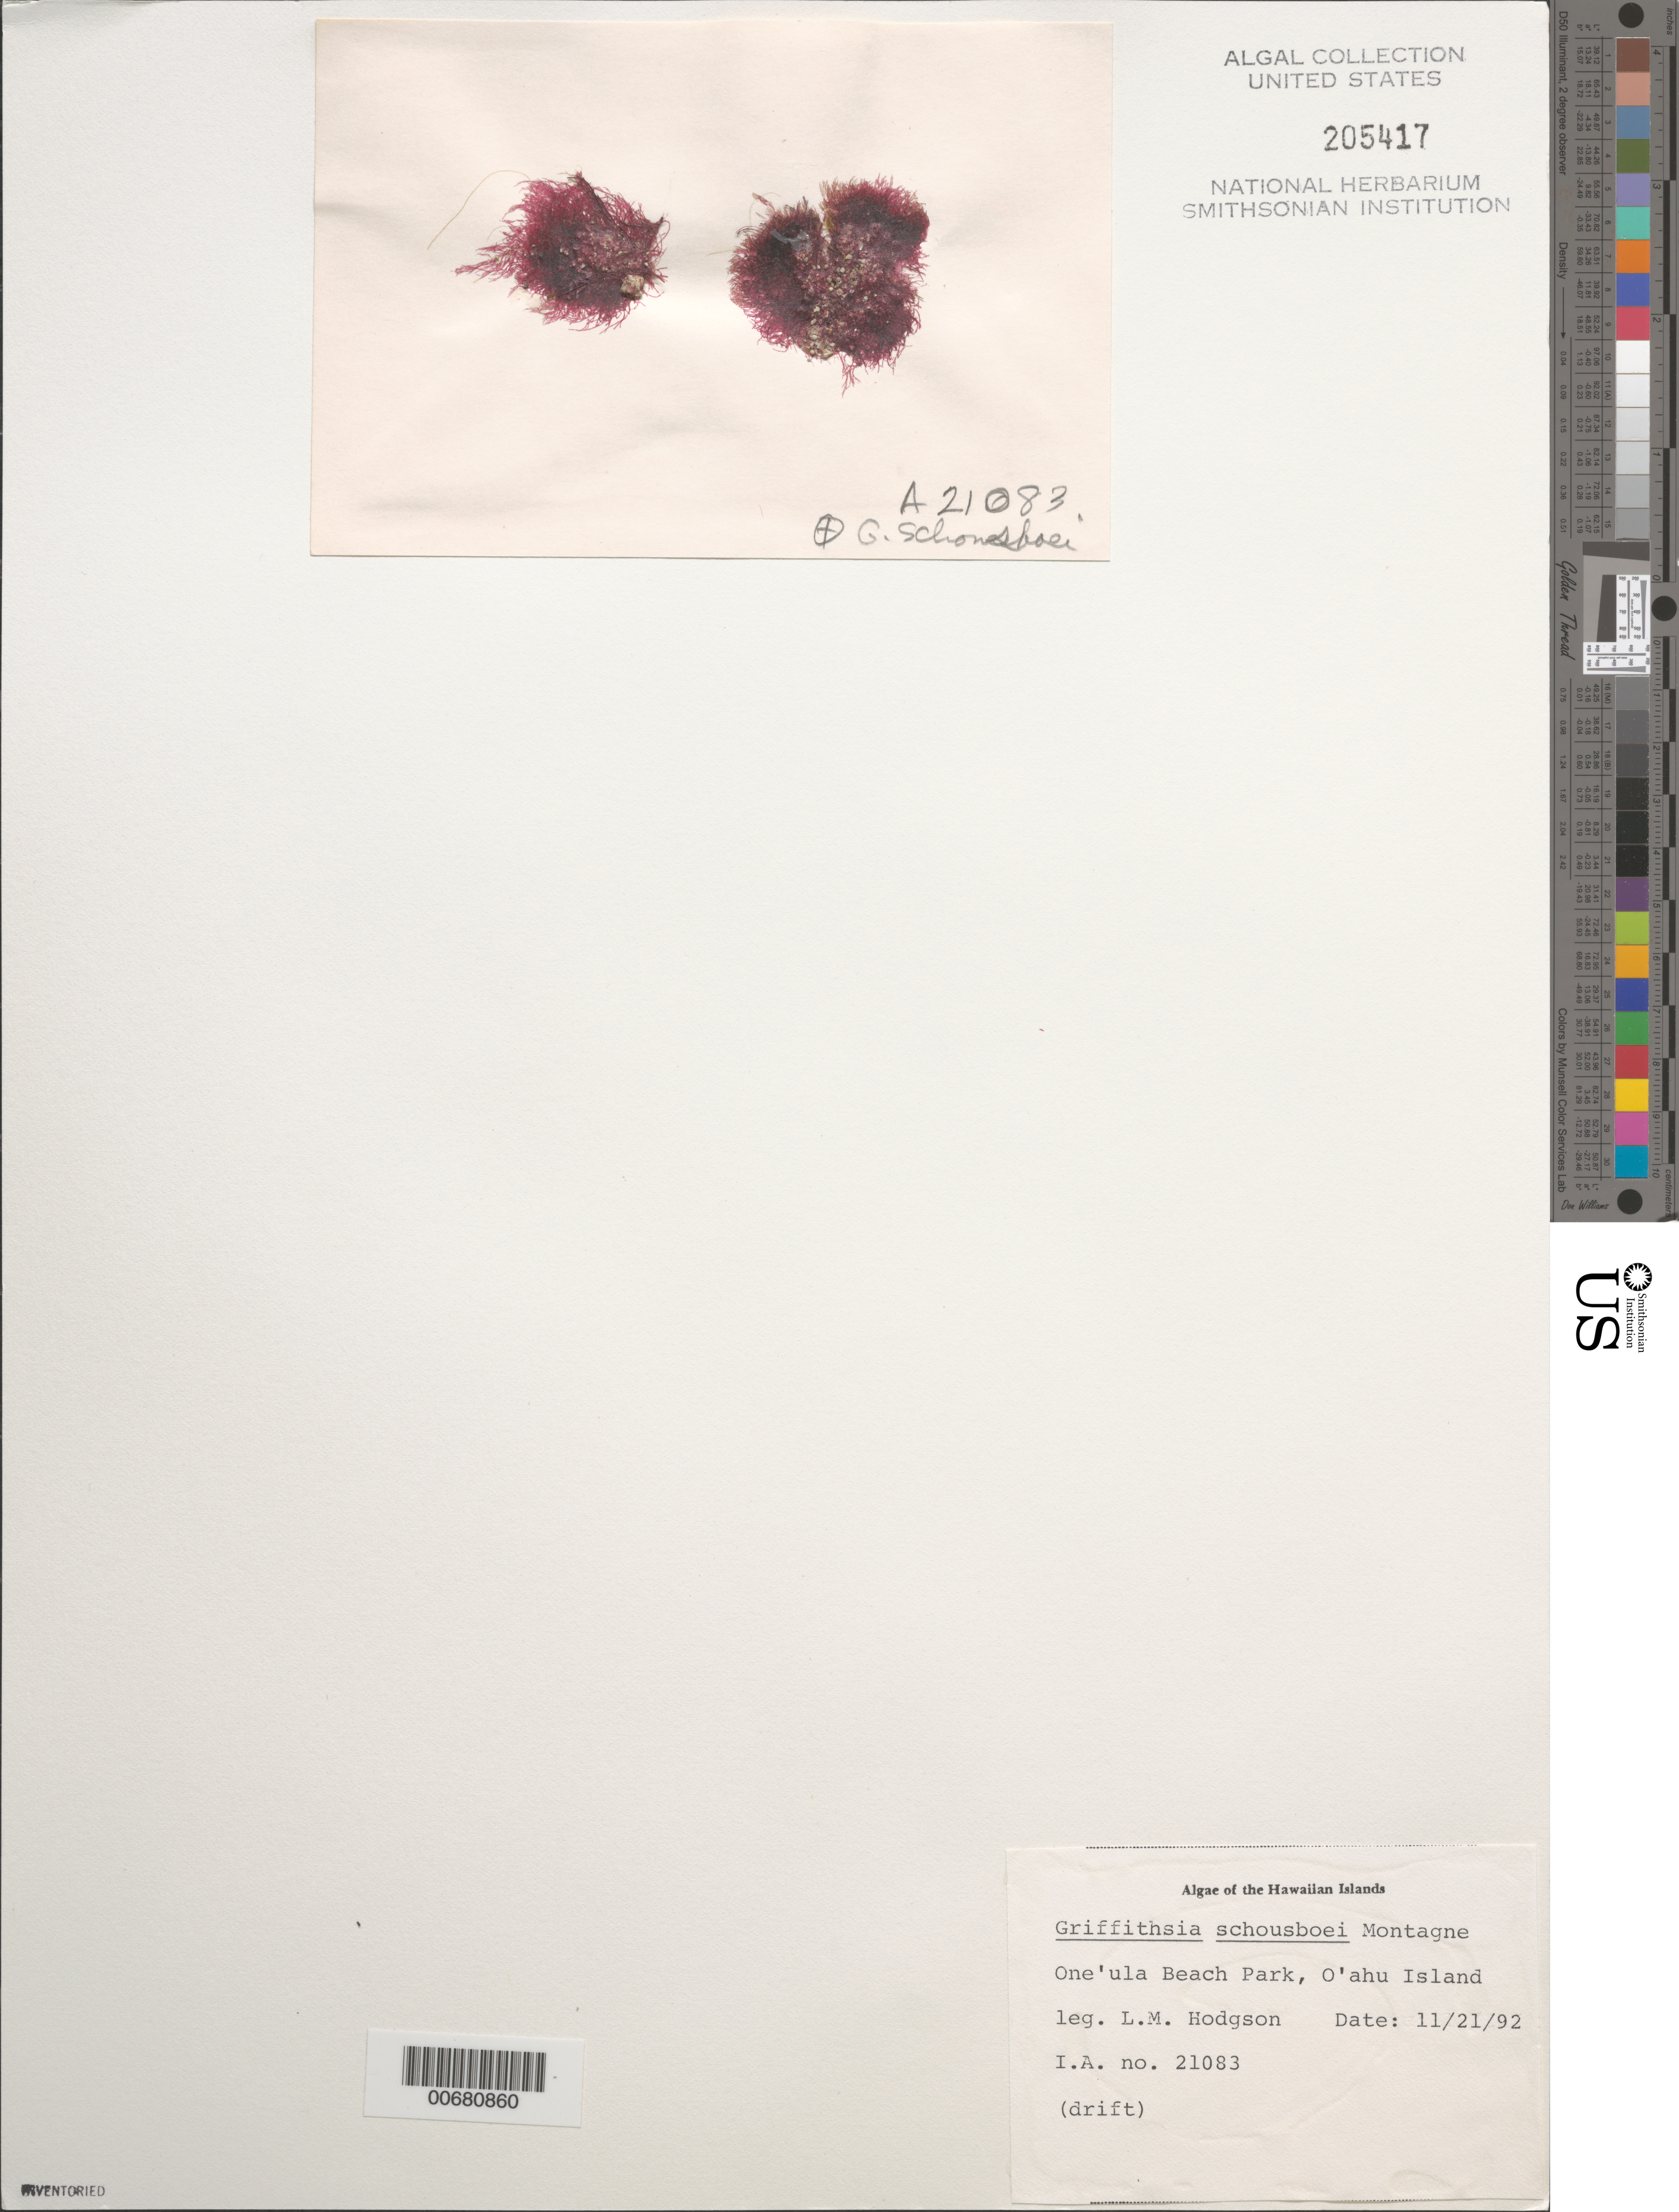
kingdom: Plantae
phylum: Rhodophyta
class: Florideophyceae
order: Ceramiales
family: Wrangeliaceae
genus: Griffithsia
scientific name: Griffithsia schousboei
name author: Mont.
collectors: L. M. Hodgson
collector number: IAA 21083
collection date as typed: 21 Nov 1992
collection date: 1992-11-21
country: United States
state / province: Hawaii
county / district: Honolulu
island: Oahu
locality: One'ula Beach Park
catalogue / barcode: US 205417